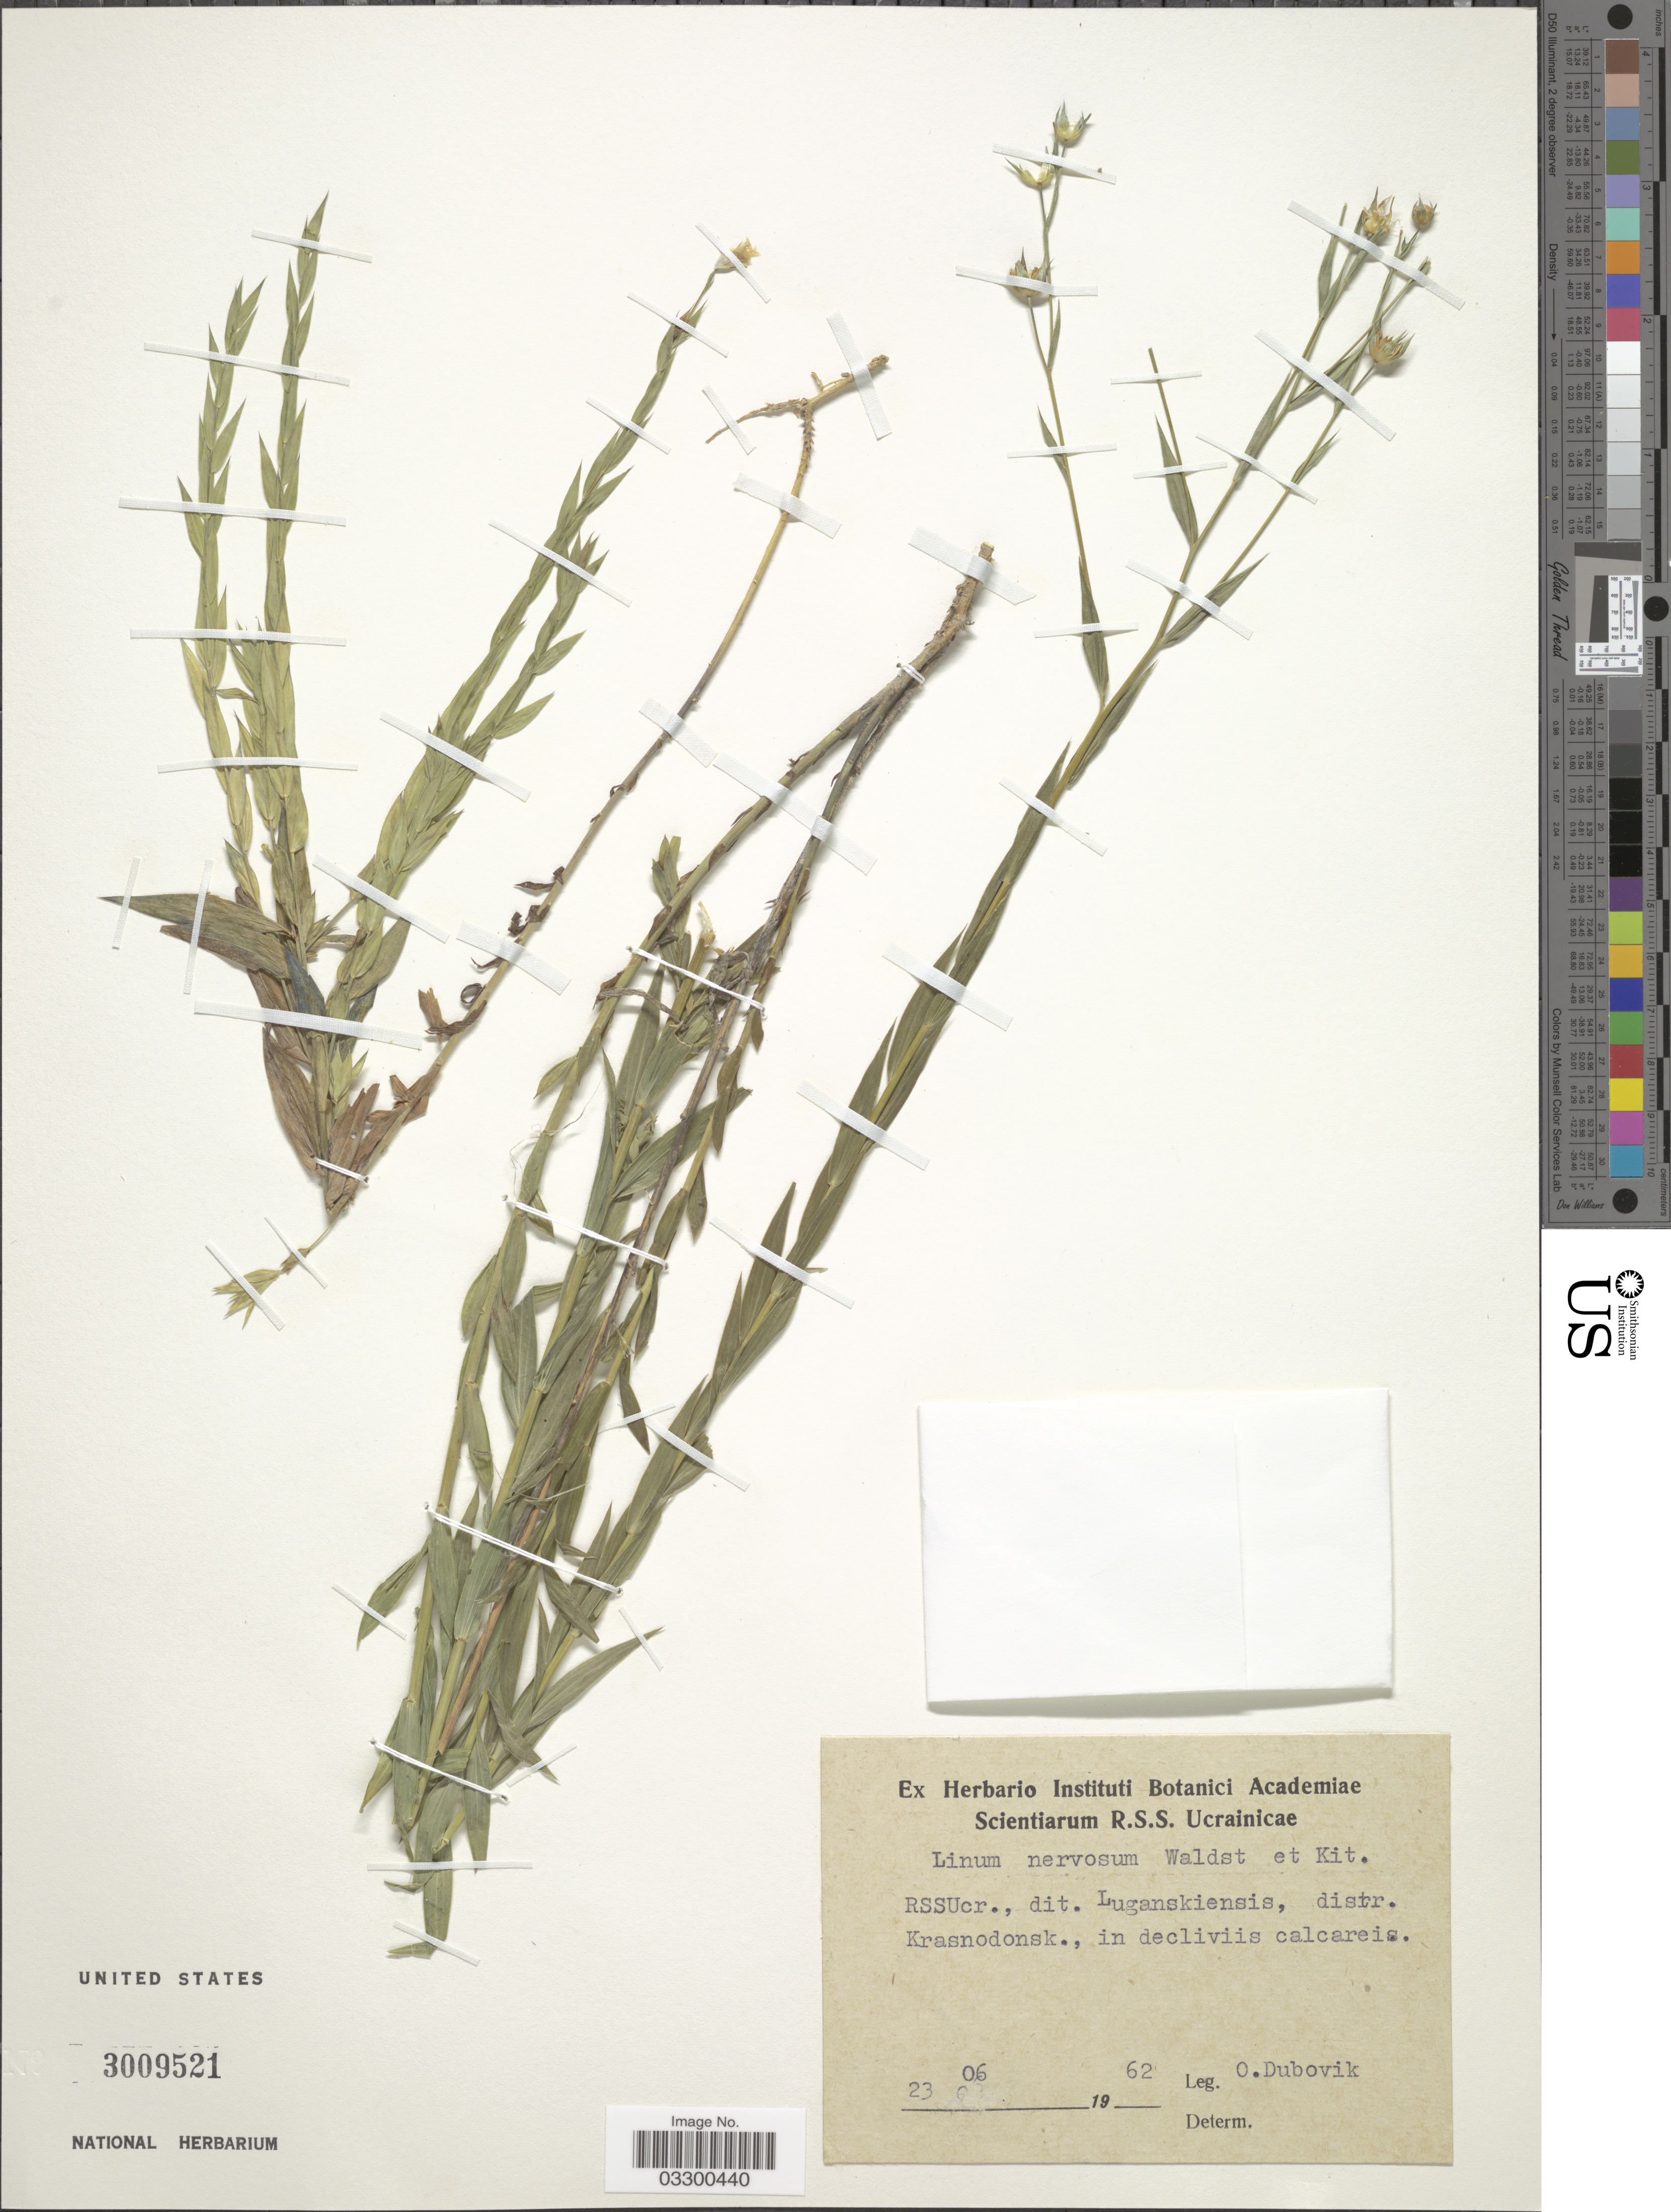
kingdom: Plantae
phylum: Tracheophyta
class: Magnoliopsida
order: Malpighiales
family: Linaceae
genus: Linum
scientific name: Linum nervosum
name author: Waldst. & Kit.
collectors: O. Dubovik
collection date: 1962-06-23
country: Ukraine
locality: RSSUcr., dit. Luganskiensis, distr. Krasnodonsk.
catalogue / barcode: US 3009521